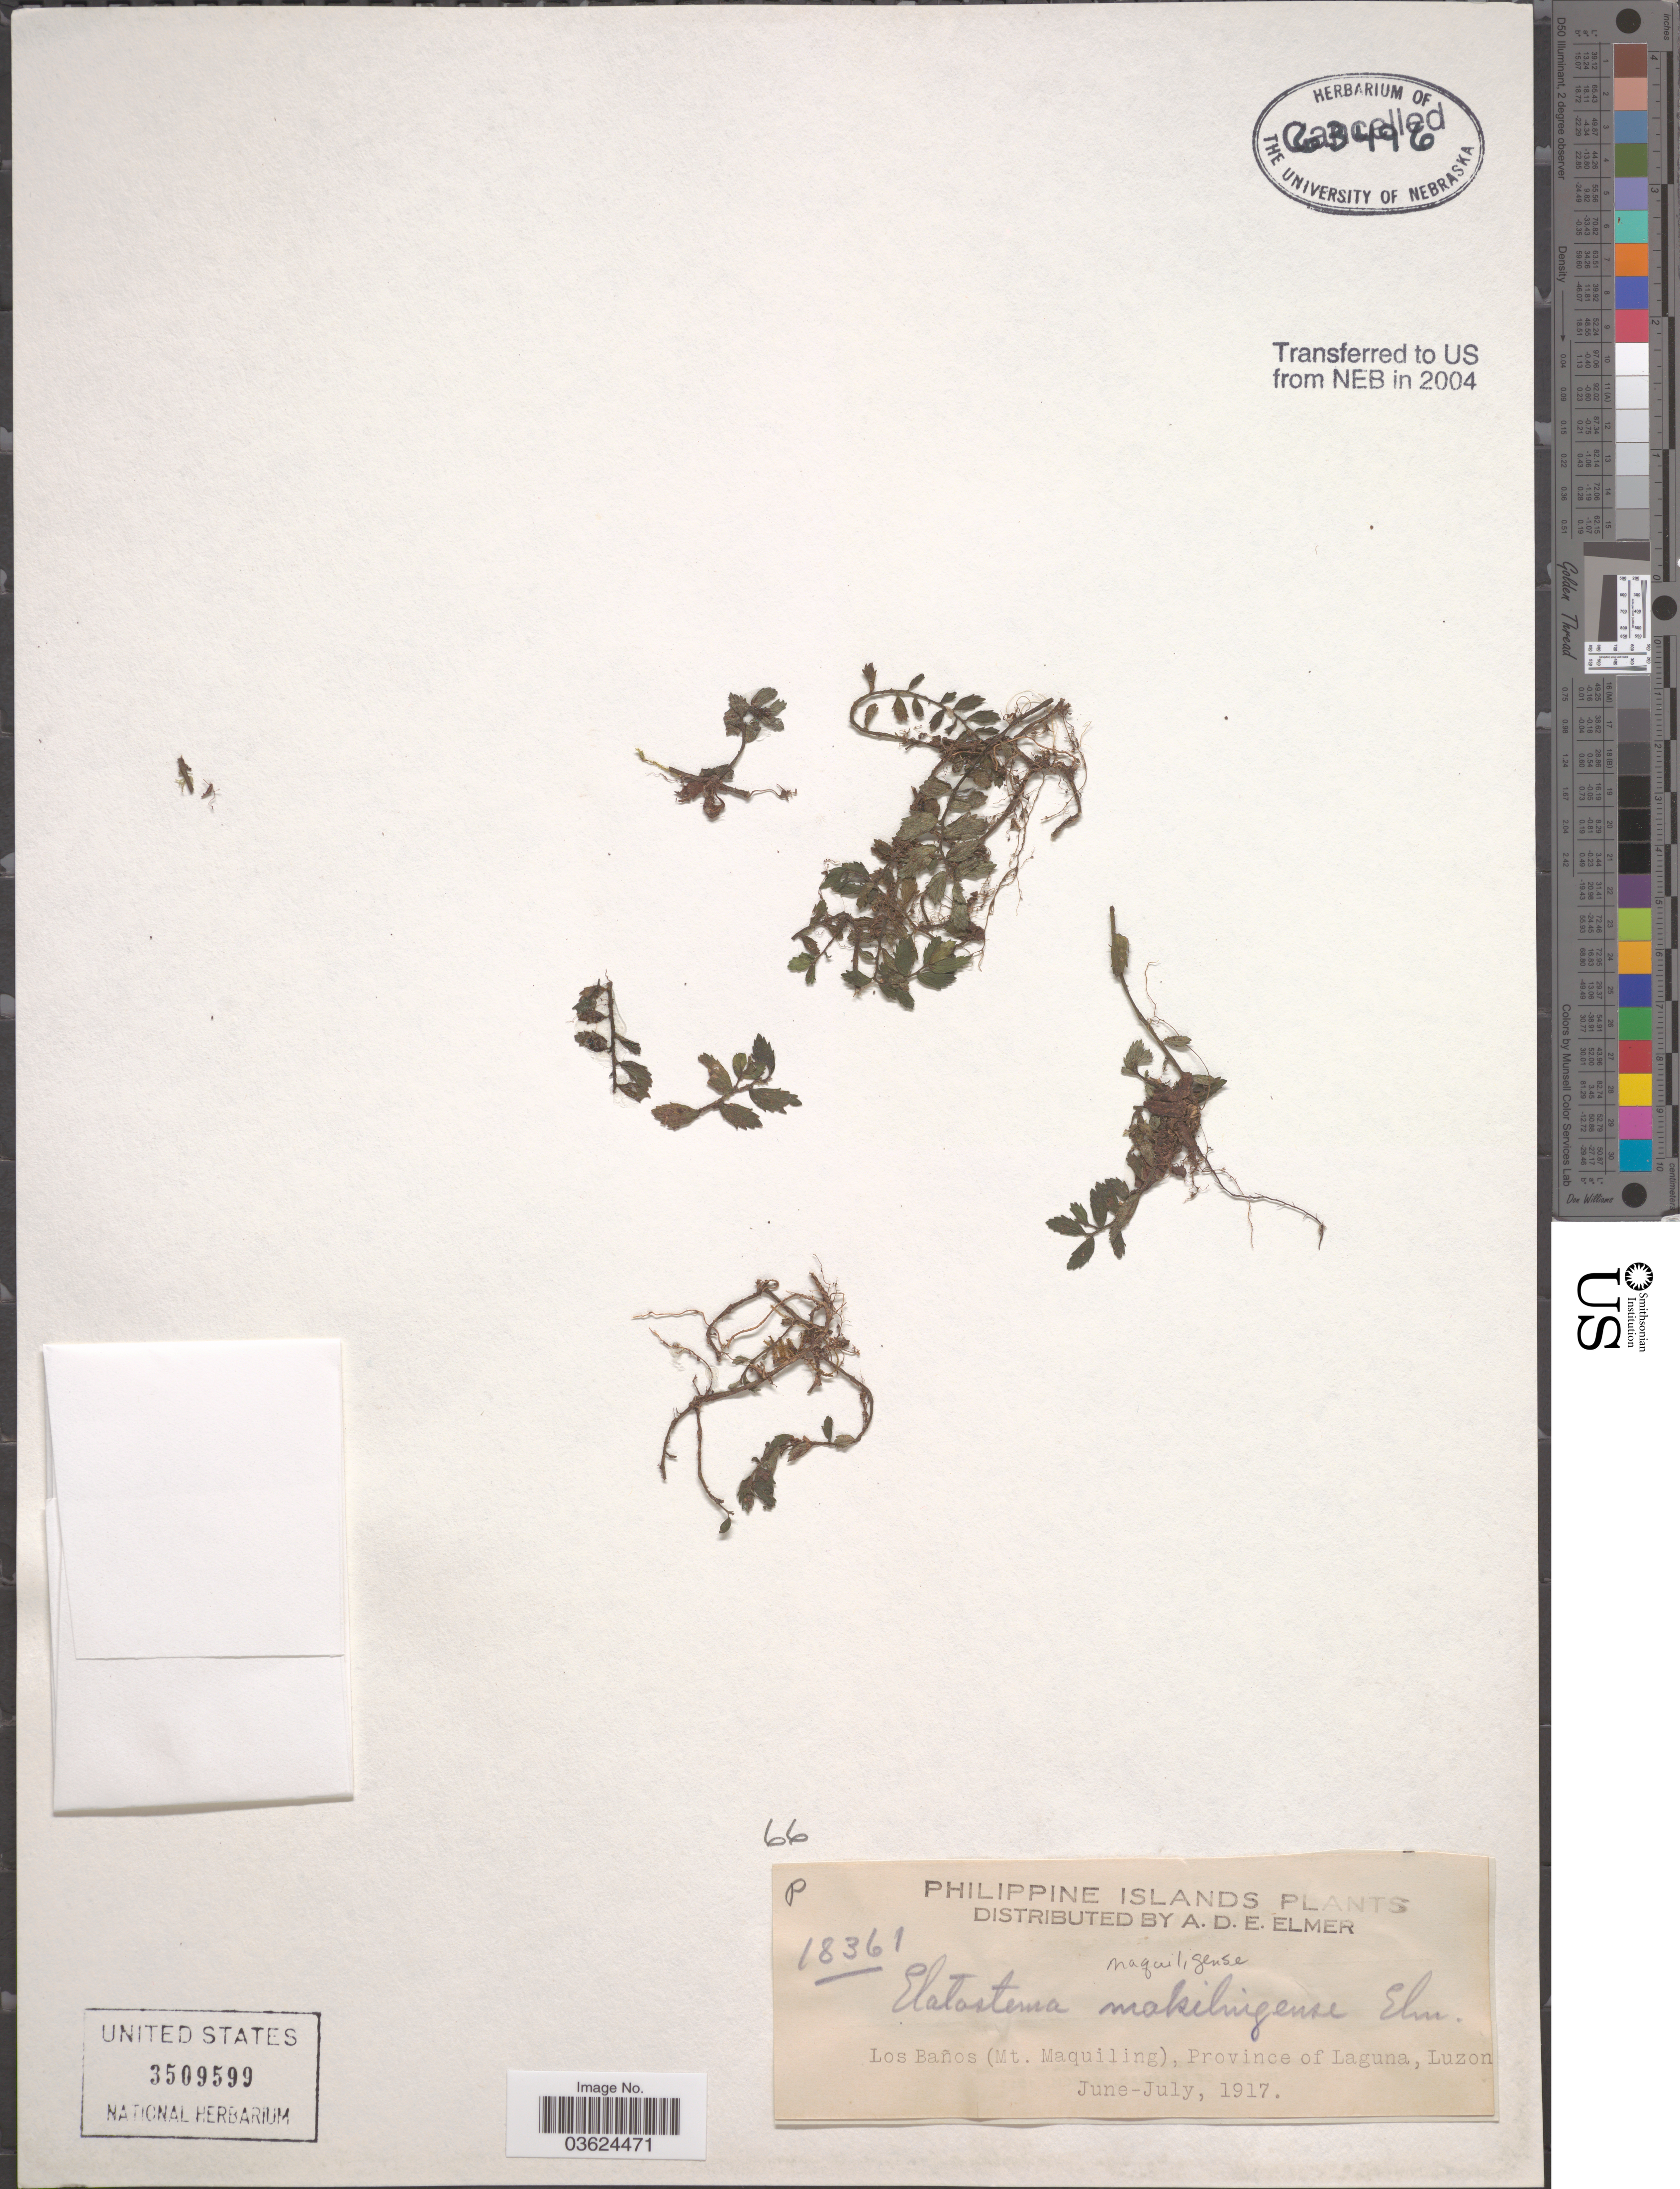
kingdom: Plantae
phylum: Tracheophyta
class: Magnoliopsida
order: Rosales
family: Urticaceae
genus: Elatostema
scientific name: Elatostema maquilingense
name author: Elmer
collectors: A. D. E. Elmer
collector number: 18361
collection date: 1917-06/1917-07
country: Philippines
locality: Philippine Islands. Los Baños (Mt. Maquiling), Province of Laguna, Luzon.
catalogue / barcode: US 3509599